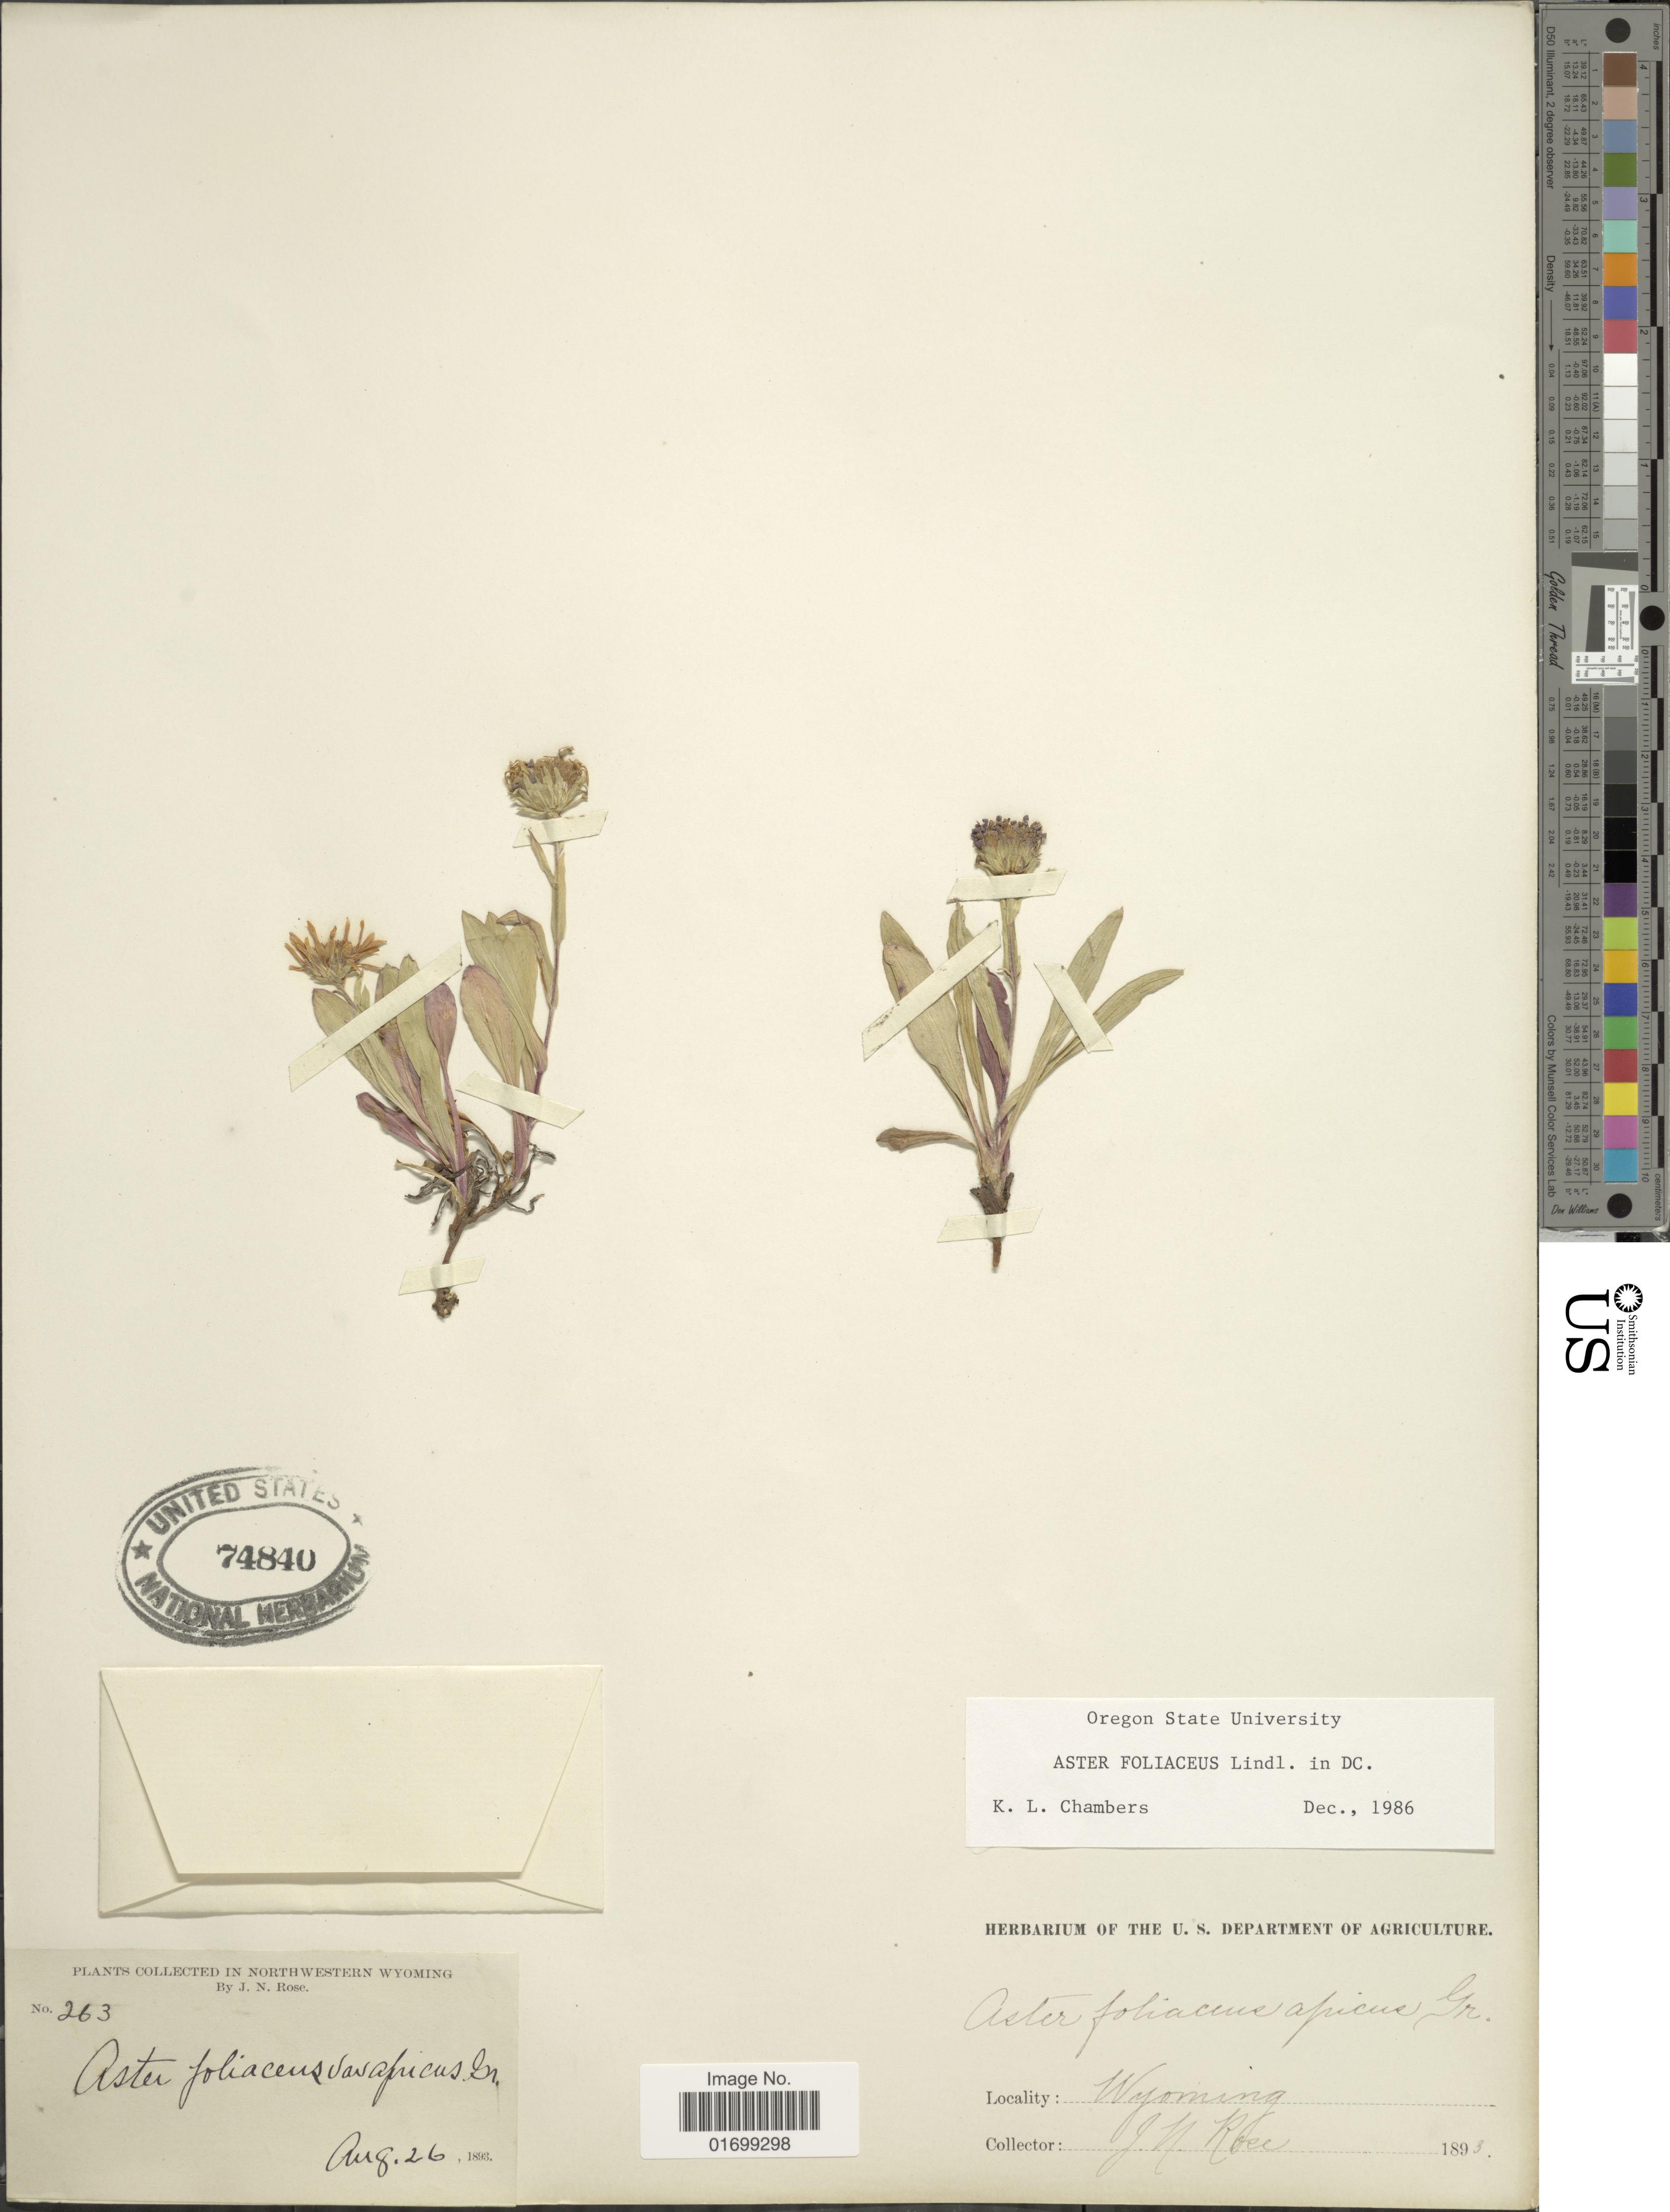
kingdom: Plantae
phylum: Tracheophyta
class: Magnoliopsida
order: Asterales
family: Asteraceae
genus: Symphyotrichum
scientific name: Symphyotrichum foliaceum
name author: (Lindl. ex DC.) G.L. Nesom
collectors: J. N. Rose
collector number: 263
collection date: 1893-08-26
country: United States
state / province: Wyoming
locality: Northwestern Wyoming.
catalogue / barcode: US 74840